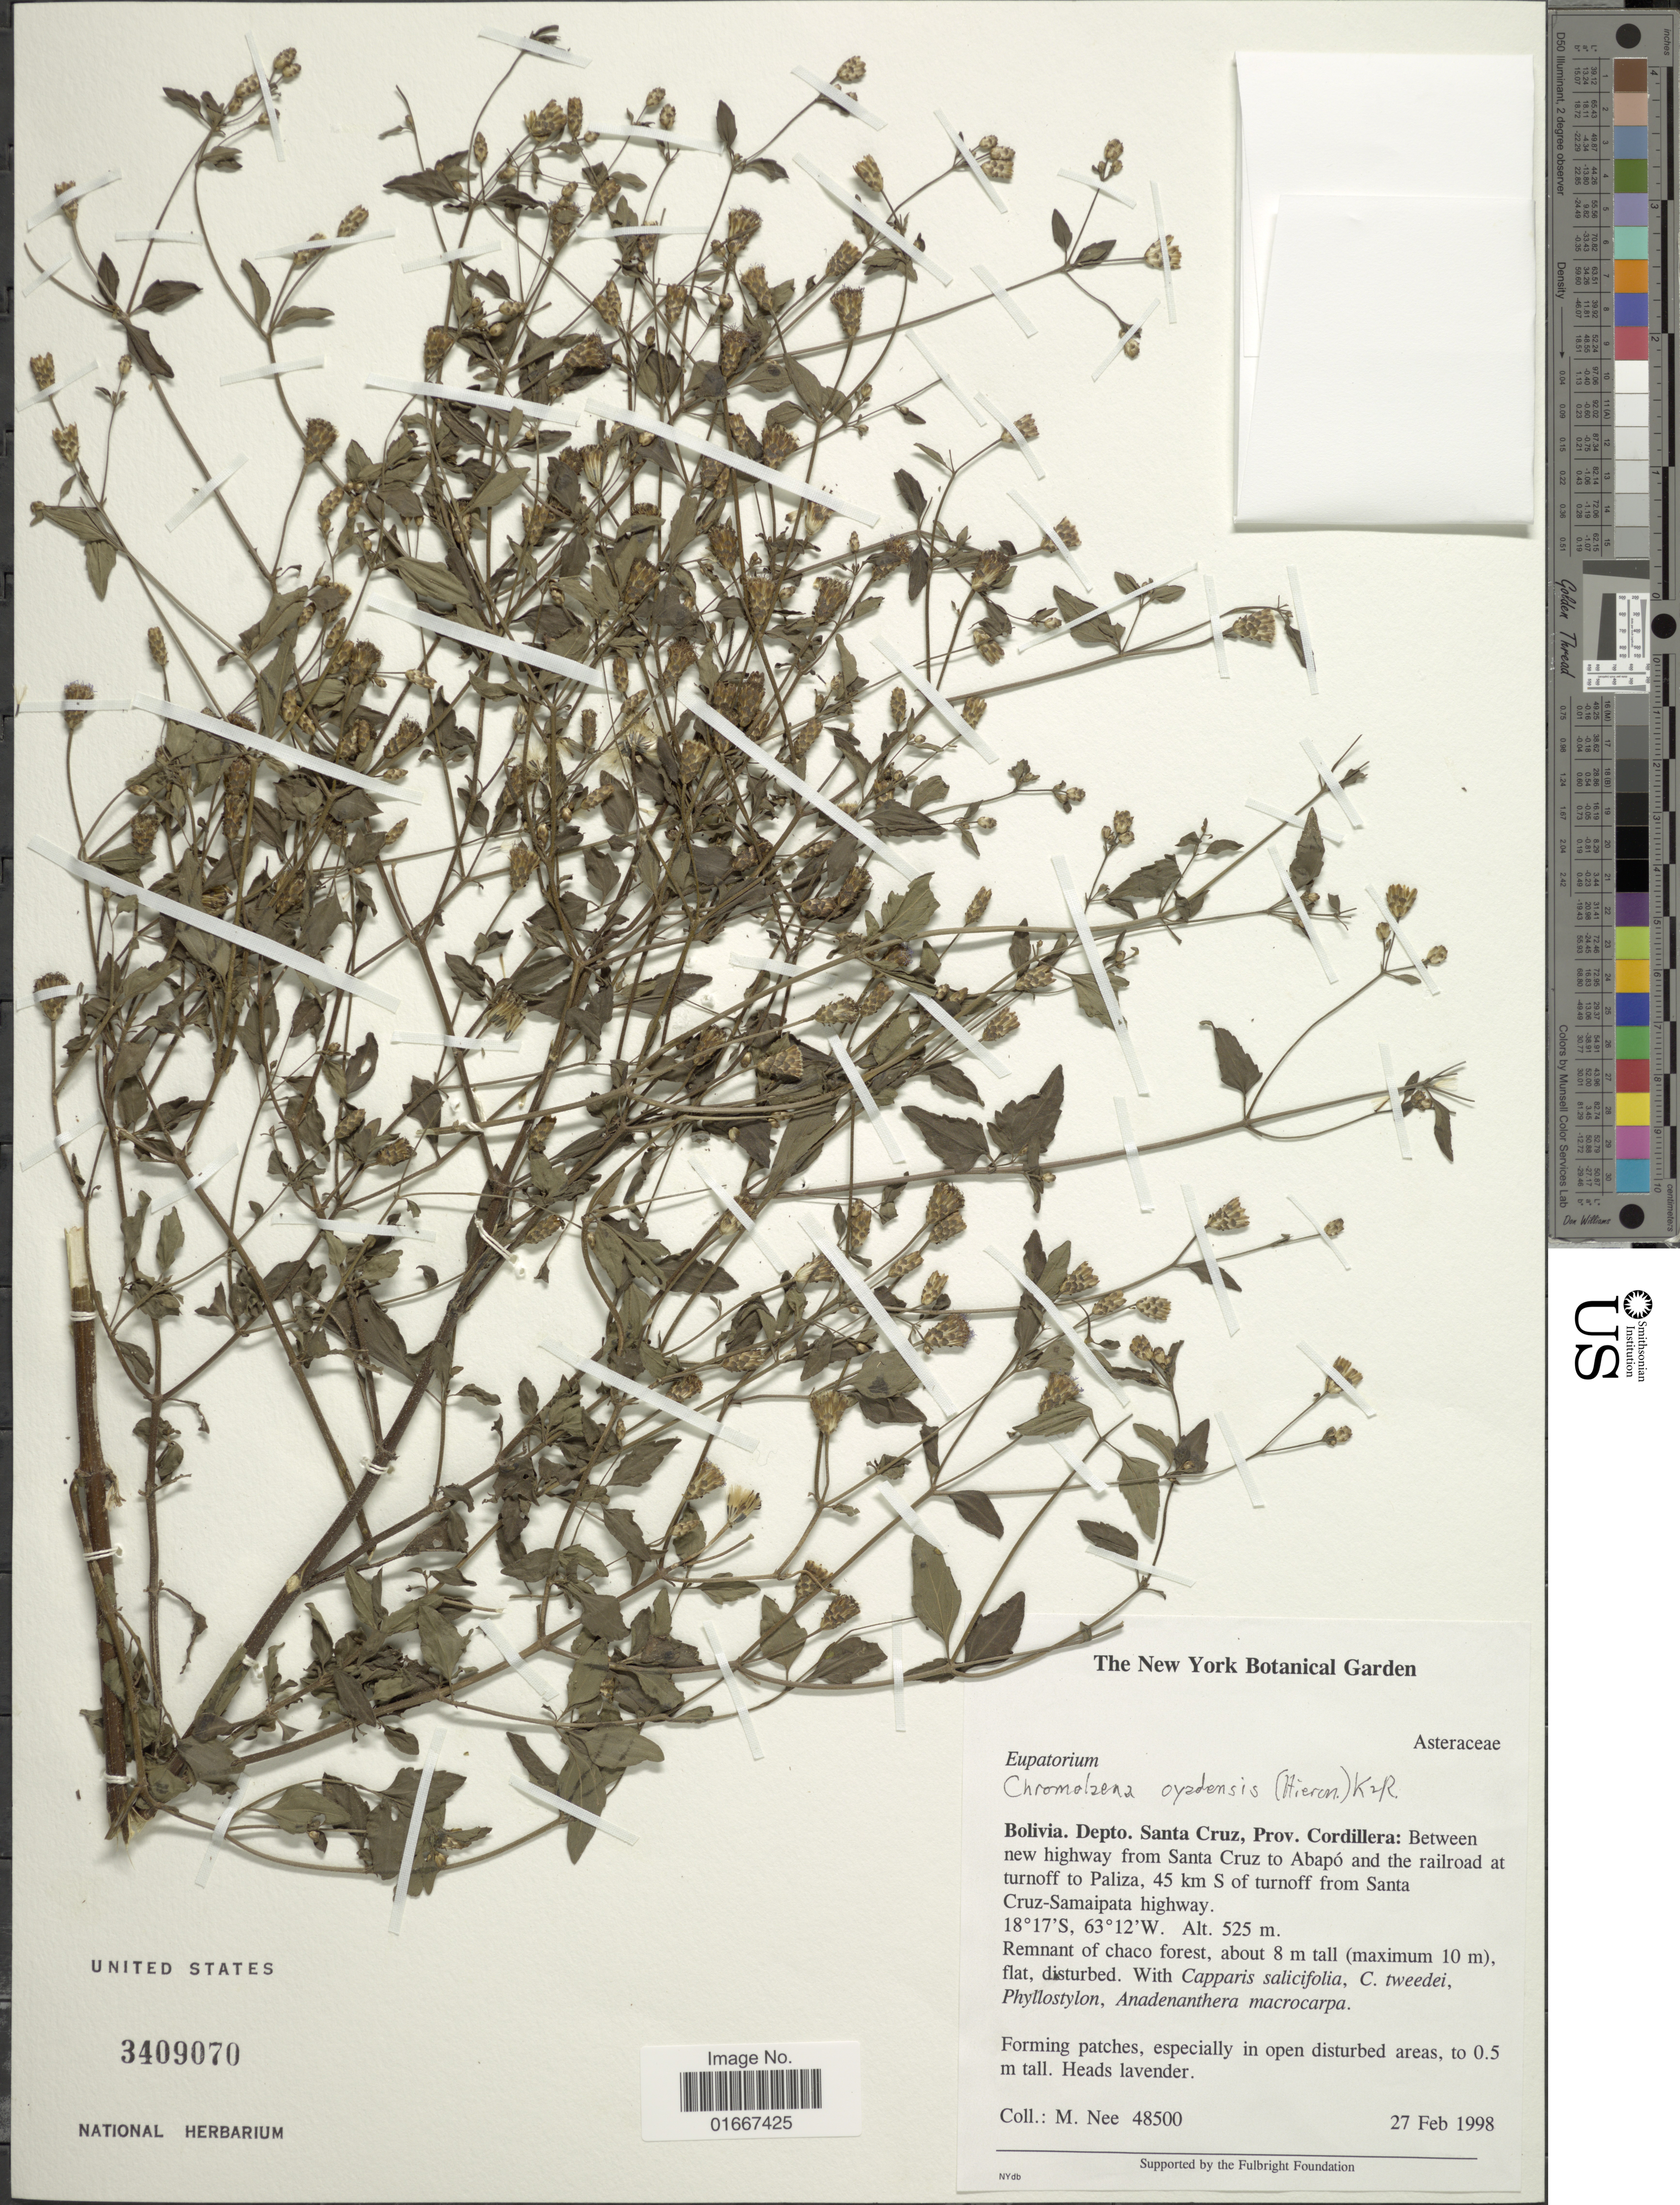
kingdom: Plantae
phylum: Tracheophyta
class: Magnoliopsida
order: Asterales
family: Asteraceae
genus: Chromolaena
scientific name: Chromolaena oyadensis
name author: (Hieron.) R.M. King & H. Rob.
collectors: M. Nee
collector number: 48500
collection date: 1998-02-27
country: Bolivia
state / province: Santa Cruz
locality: Prov. Cordillera: Between new highway from Santa Cruz to Abapo and the railroad at turnoff to Paliza, 45 km S of turnoff from Santa Cruz-Samaipata highway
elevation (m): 525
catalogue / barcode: US 3409070